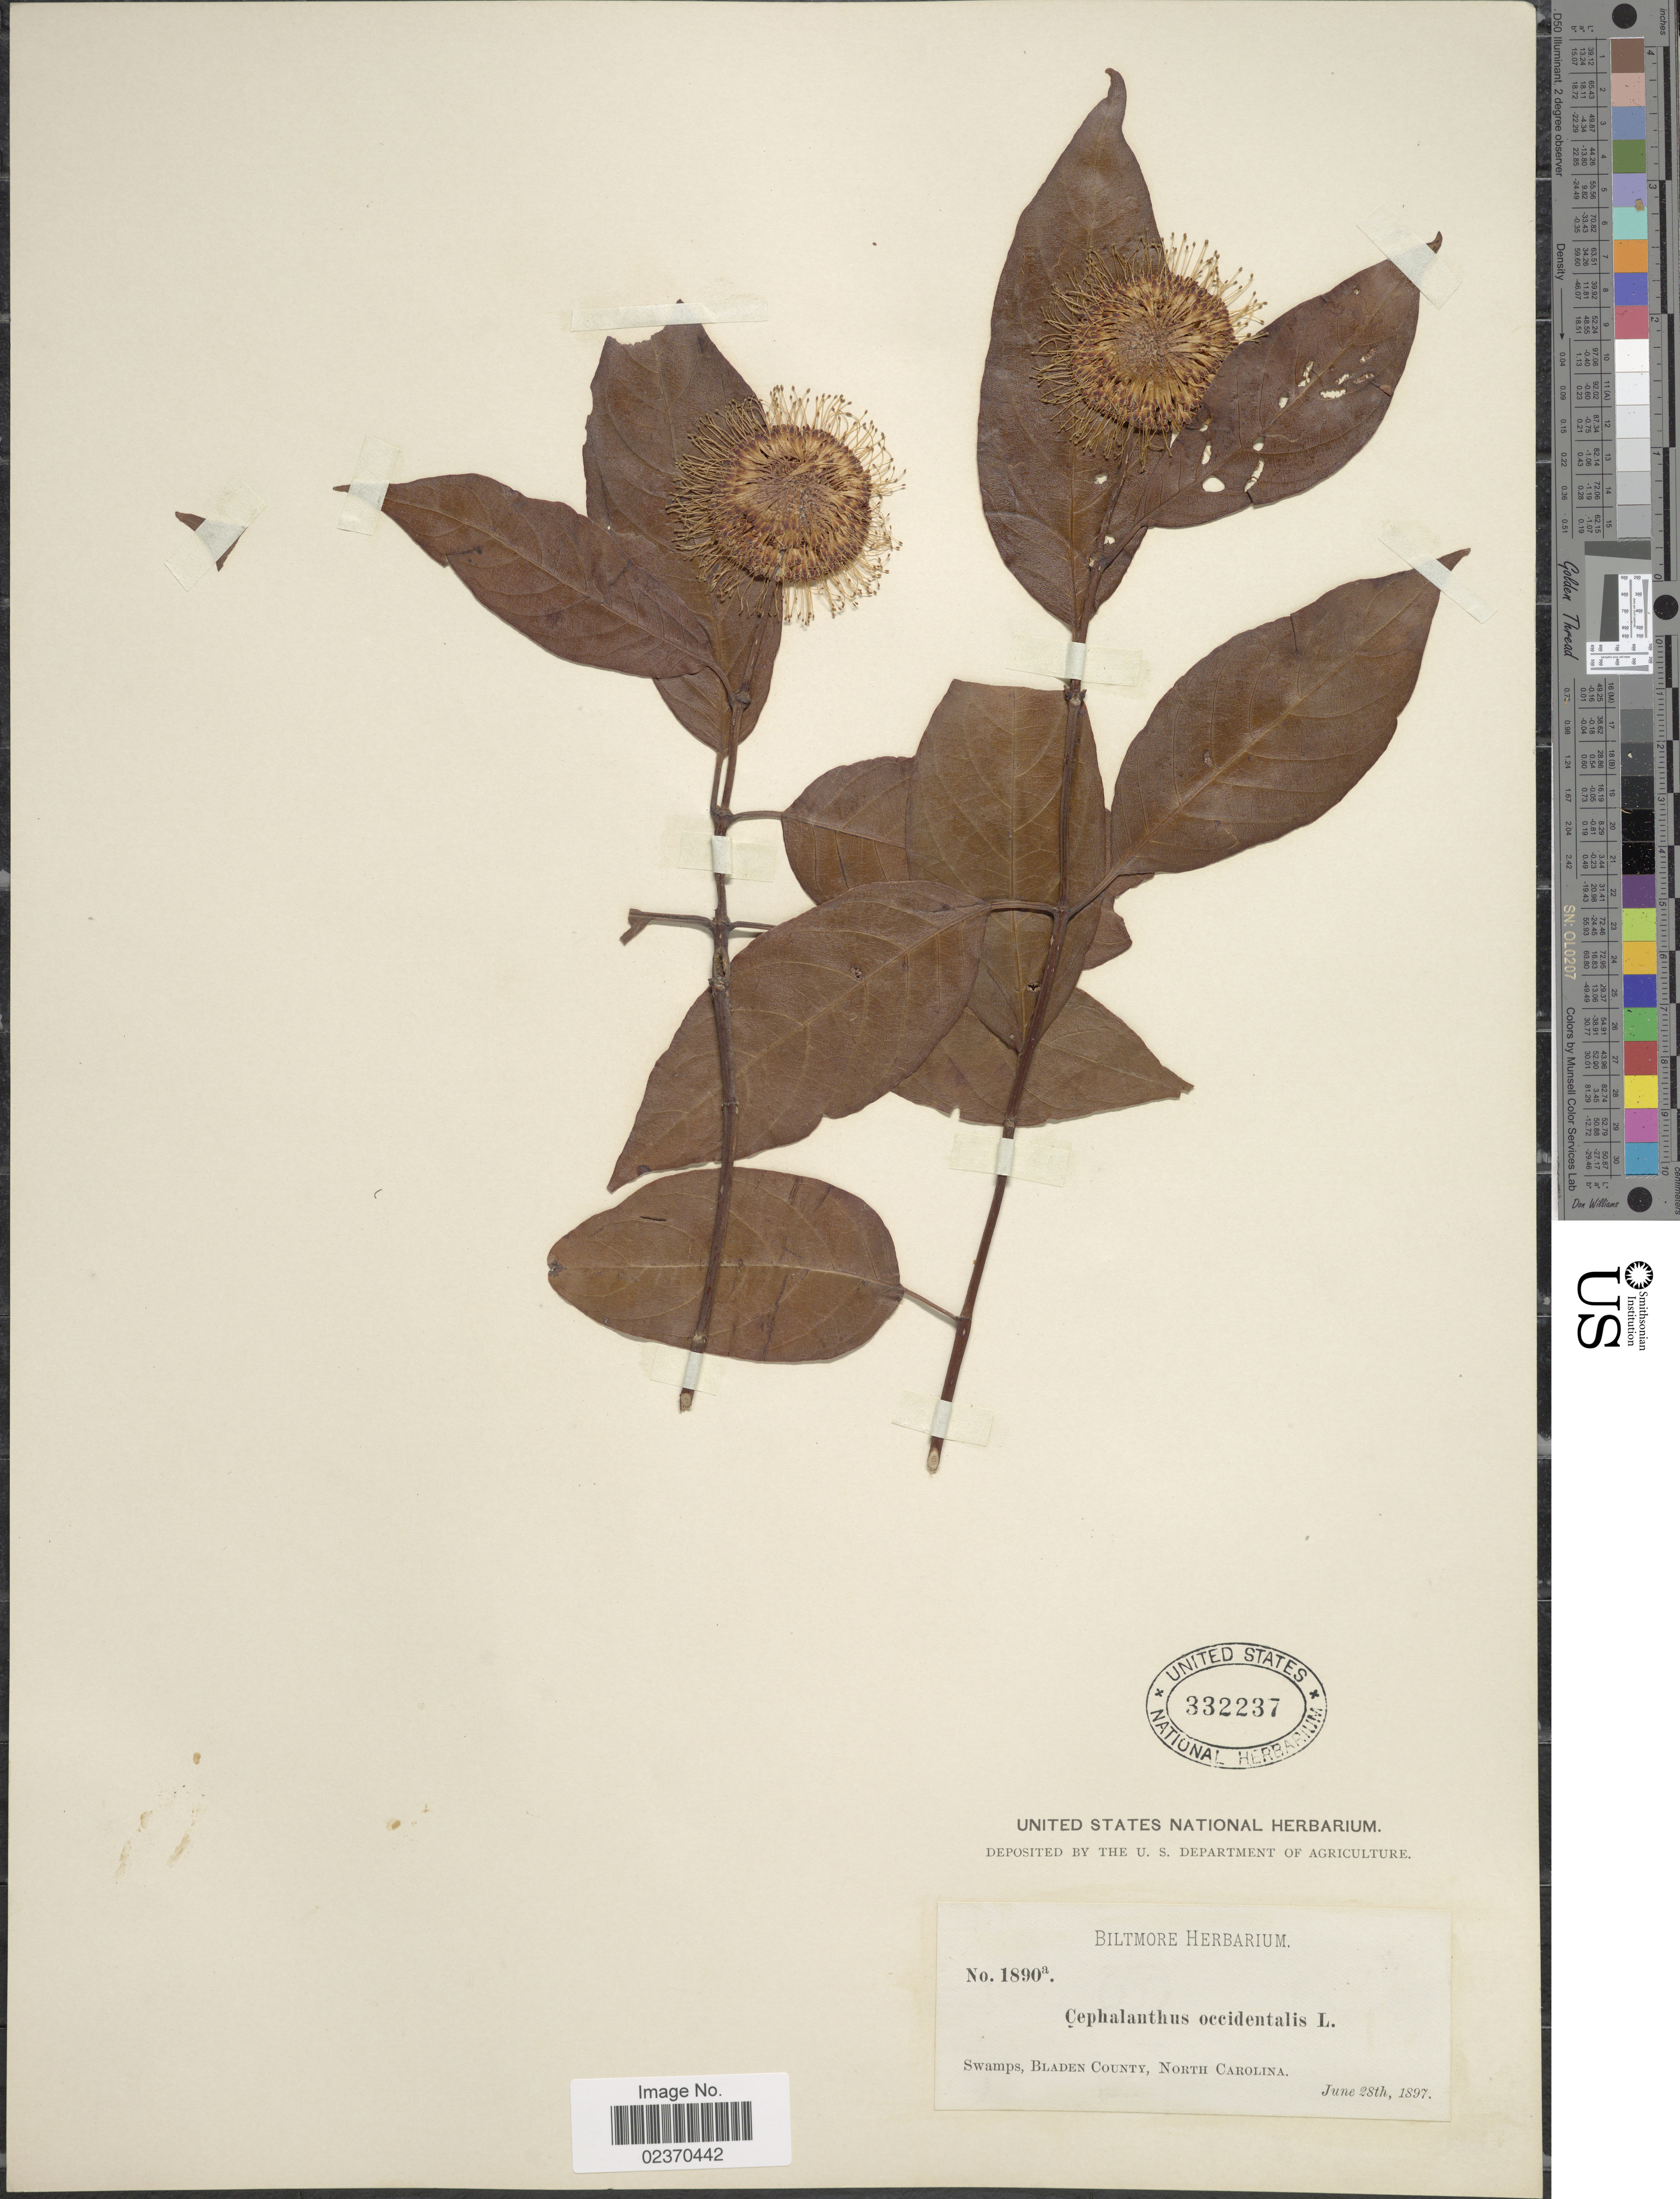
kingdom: Plantae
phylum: Tracheophyta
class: Magnoliopsida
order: Gentianales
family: Rubiaceae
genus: Cephalanthus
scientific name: Cephalanthus occidentalis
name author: L.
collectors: ex herb. Biltmore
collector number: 1890A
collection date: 1897-06-28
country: United States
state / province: North Carolina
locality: Swmaps, Bladen County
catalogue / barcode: US 332237